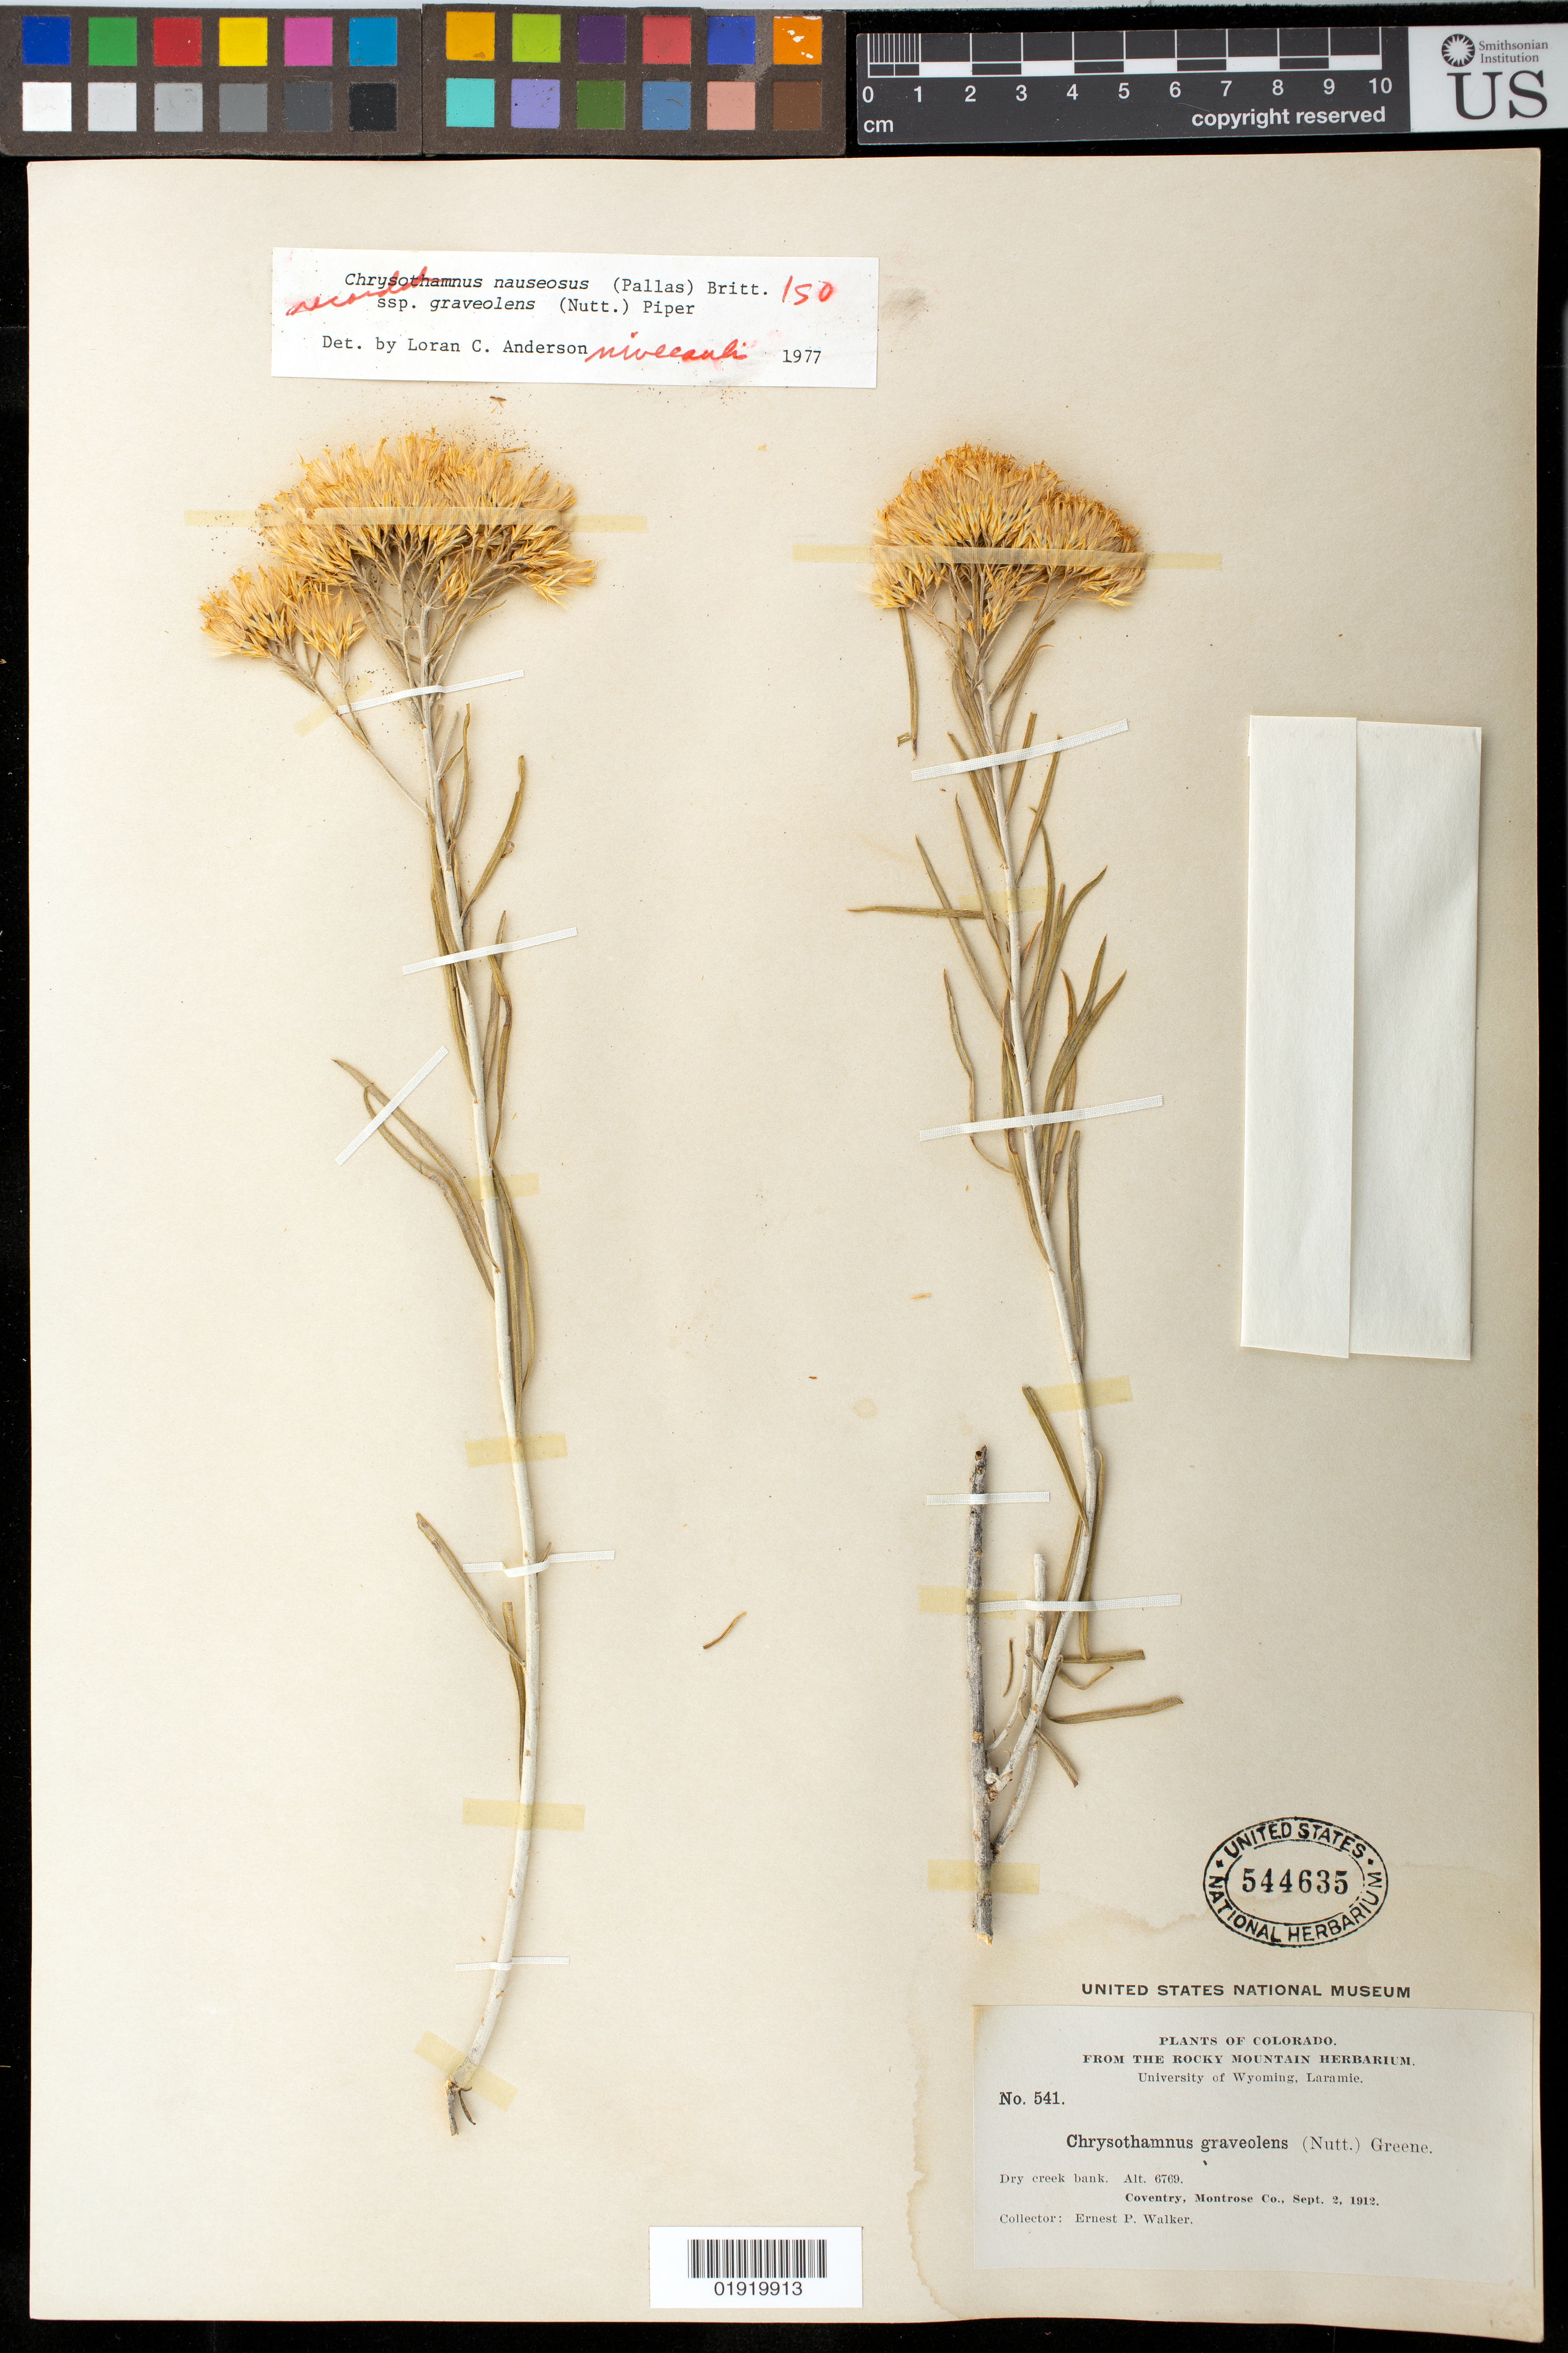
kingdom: Plantae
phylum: Tracheophyta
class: Magnoliopsida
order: Asterales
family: Asteraceae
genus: Chrysothamnus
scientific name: Chrysothamnus nivecaulis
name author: A. Nelson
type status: Type Collection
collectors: E. P. Walker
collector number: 541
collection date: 1912-09-02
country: United States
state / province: Colorado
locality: Coventry, Montrose Co.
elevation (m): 2063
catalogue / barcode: US 544635